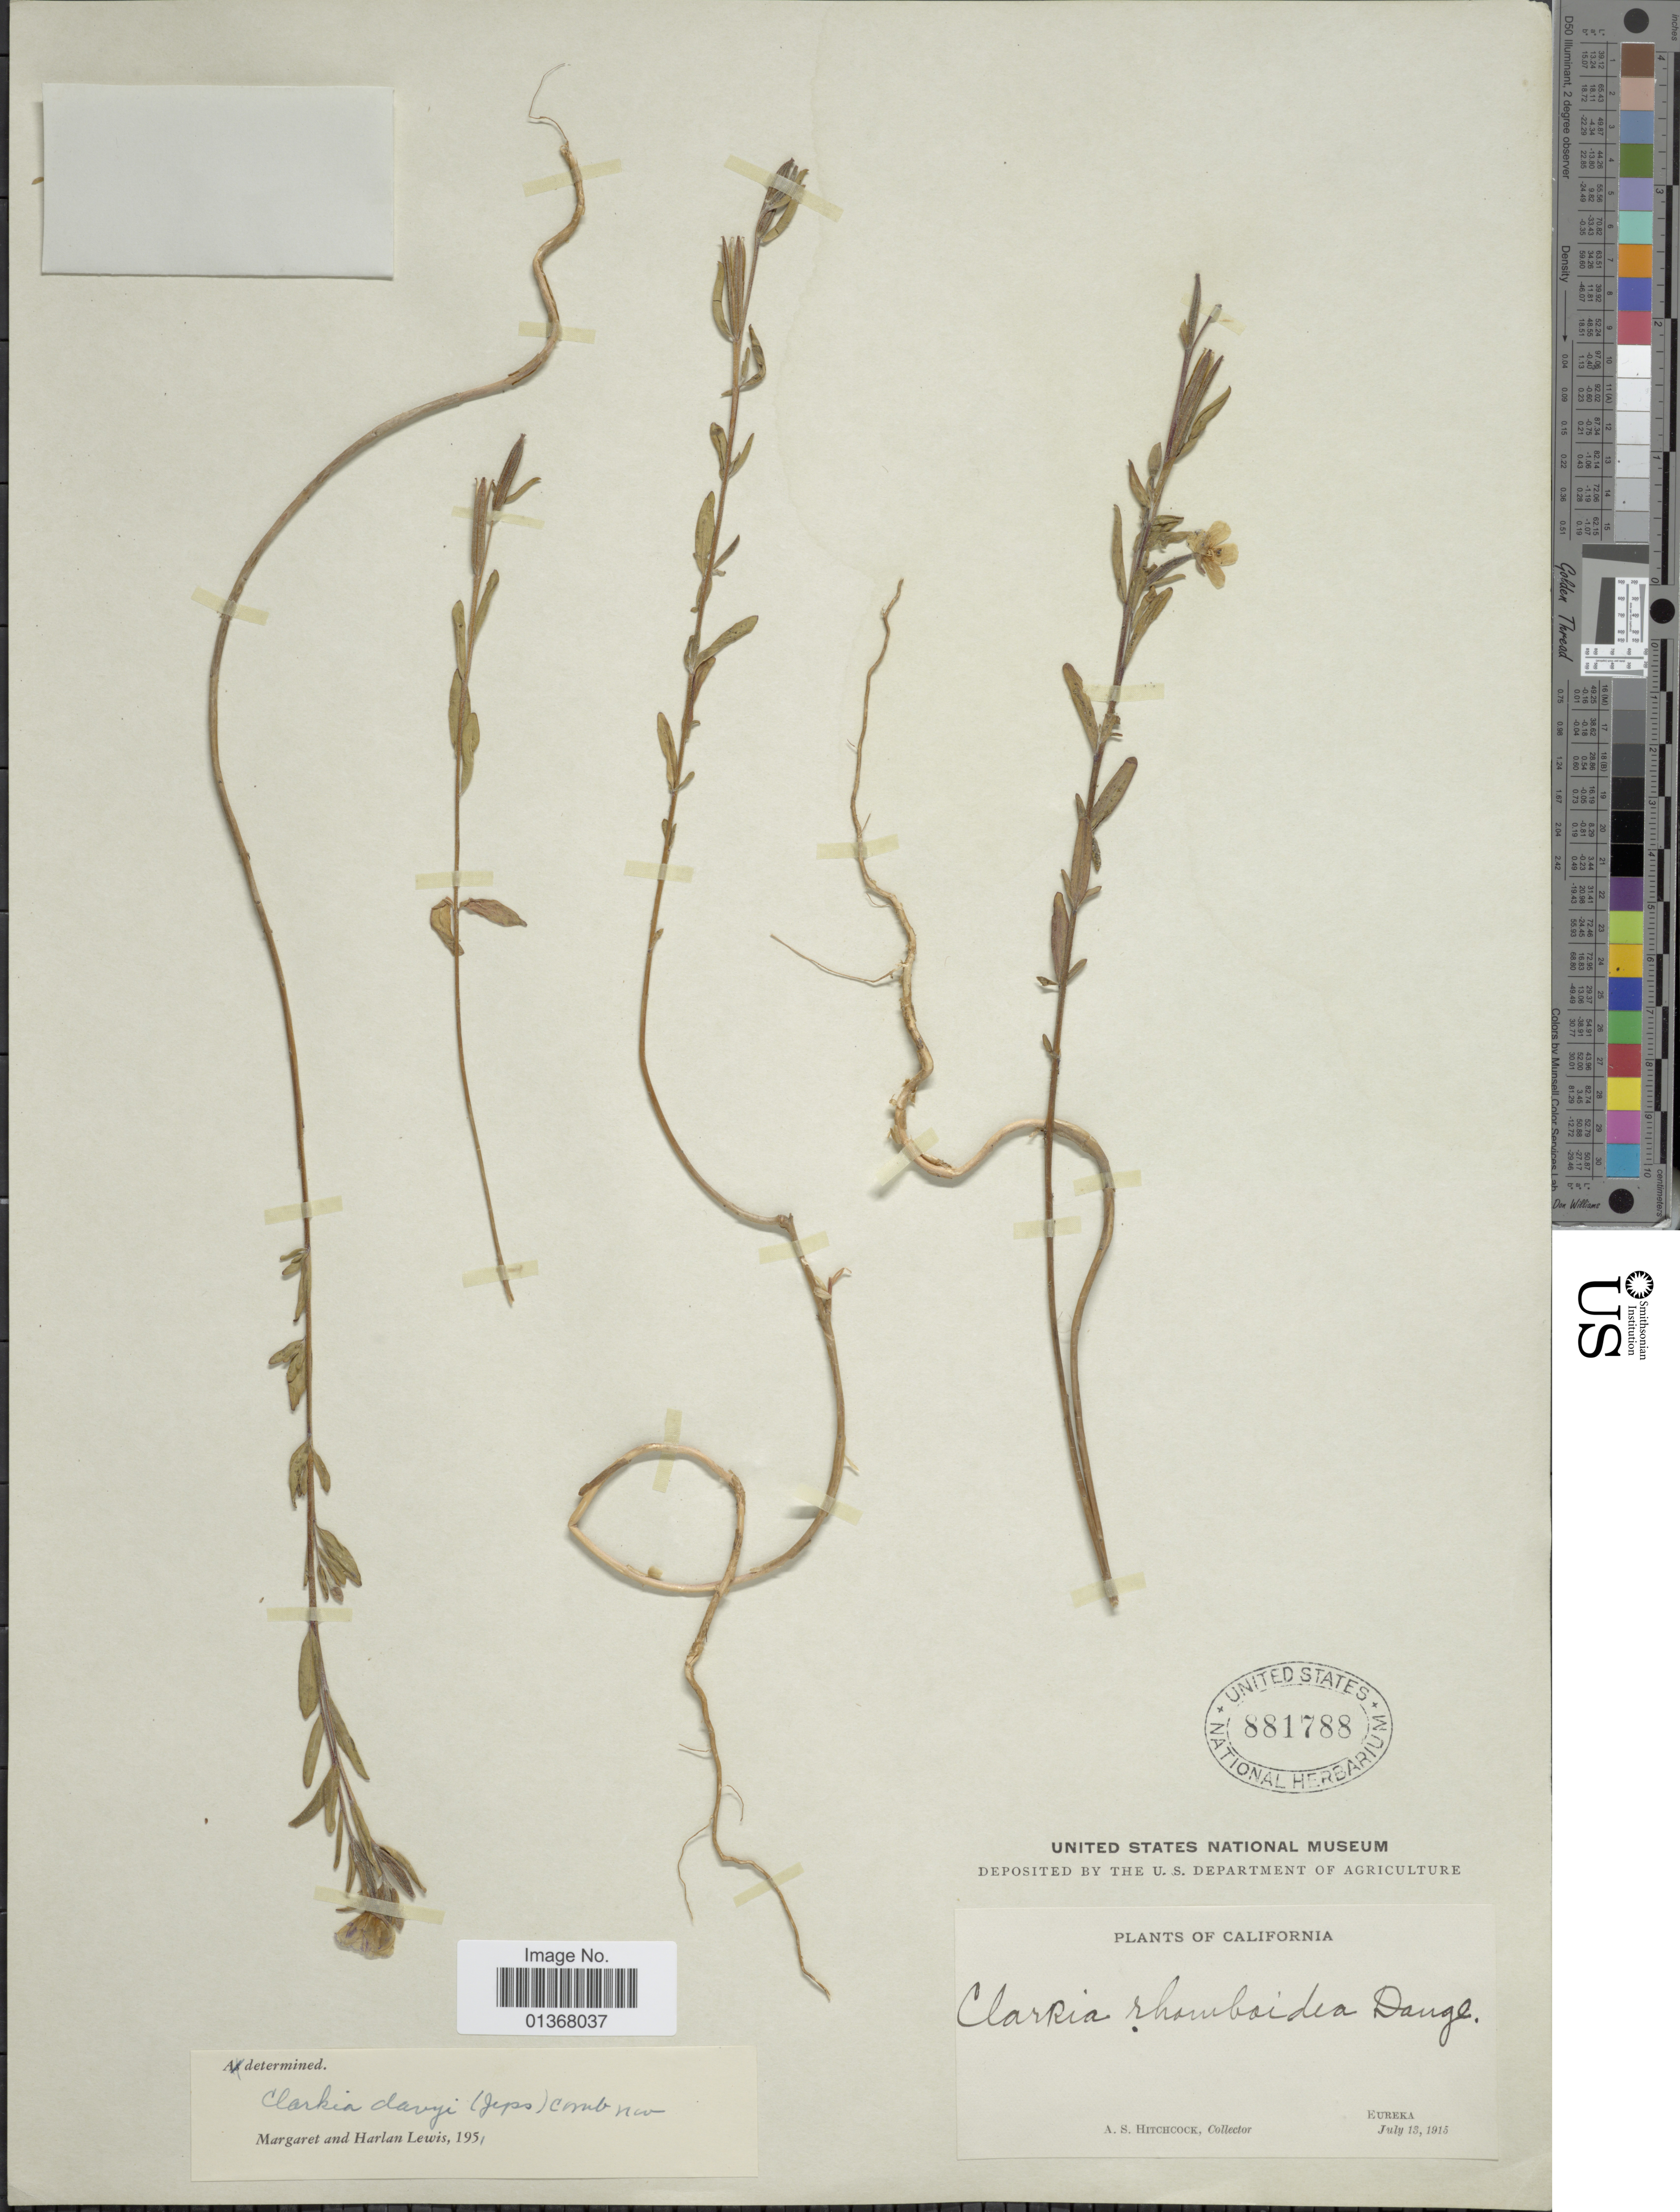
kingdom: Plantae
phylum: Tracheophyta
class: Magnoliopsida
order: Myrtales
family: Onagraceae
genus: Clarkia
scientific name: Clarkia davyi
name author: (Jeps.) F. H. Lewis & M.E. Lewis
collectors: A. S. Hitchcock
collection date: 1915-07-13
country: United States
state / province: California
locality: Eureka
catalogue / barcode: US 881788